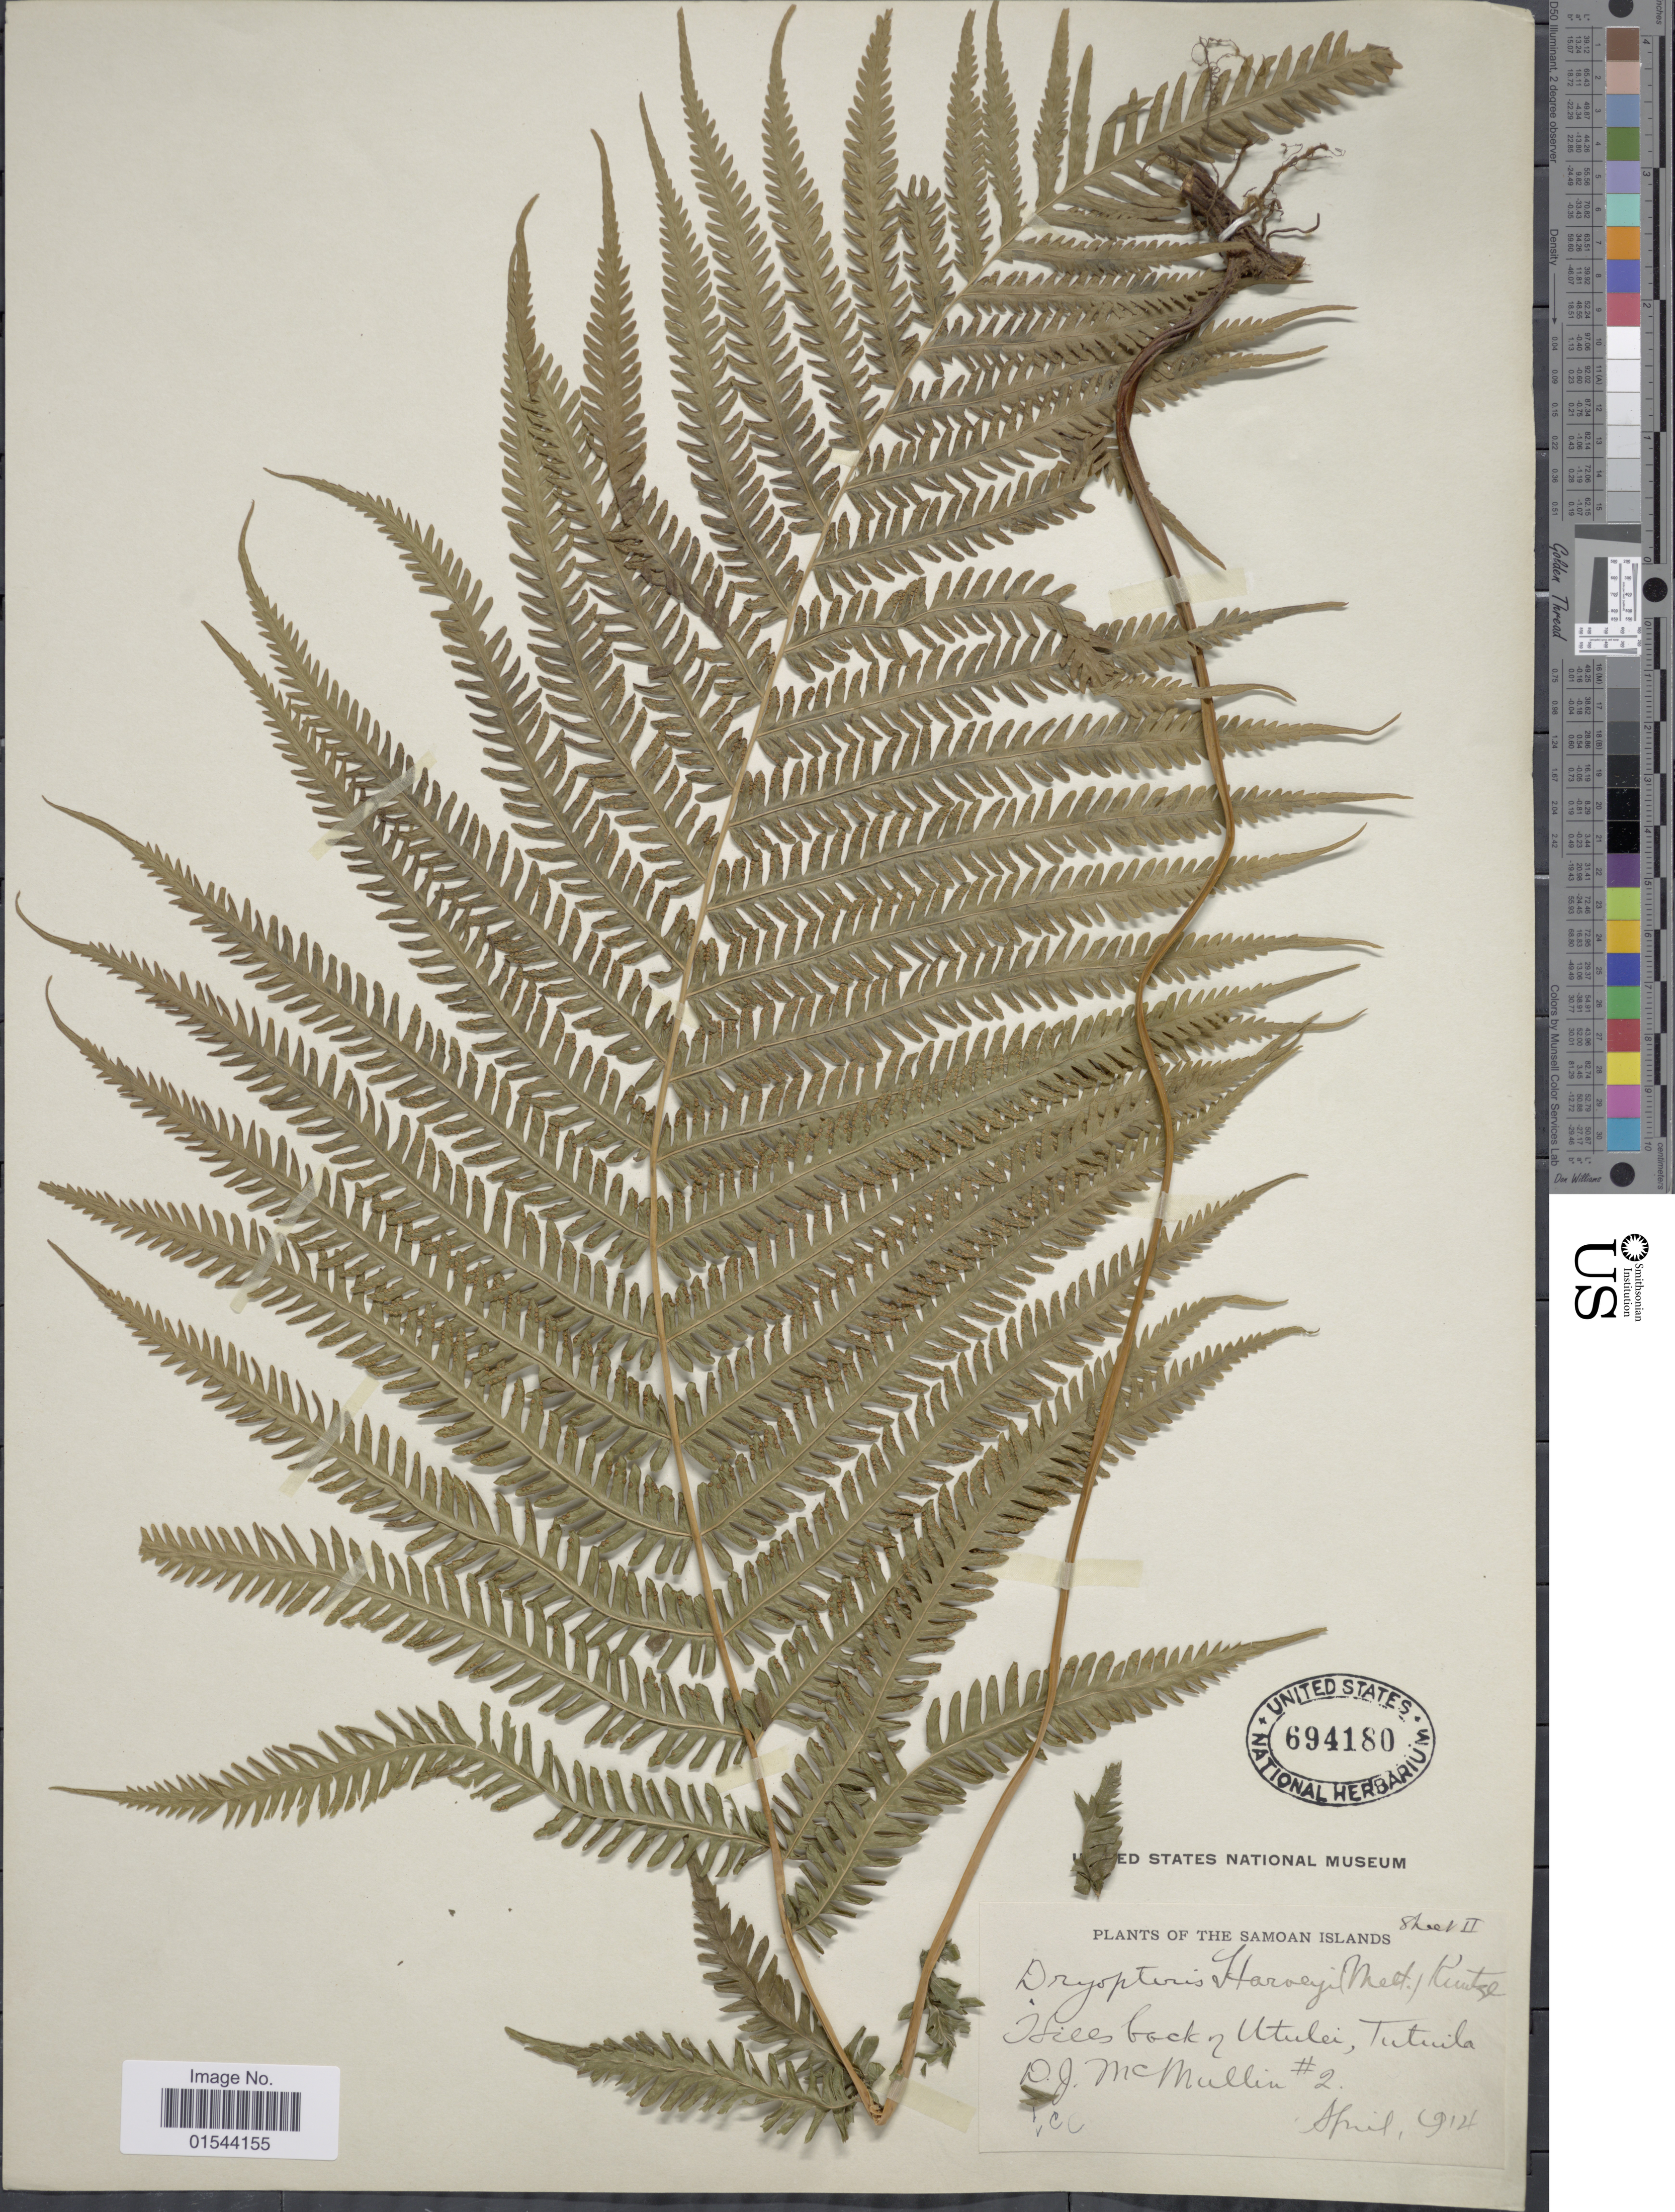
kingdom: Plantae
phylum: Tracheophyta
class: Polypodiopsida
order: Polypodiales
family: Thelypteridaceae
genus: Christella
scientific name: Christella harveyi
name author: (Mett.) Holttum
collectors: D. McMullin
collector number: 2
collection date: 1914-04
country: American Samoa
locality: The Samoan islands, Hills back of utulei, Tutuila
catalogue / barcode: US 694180